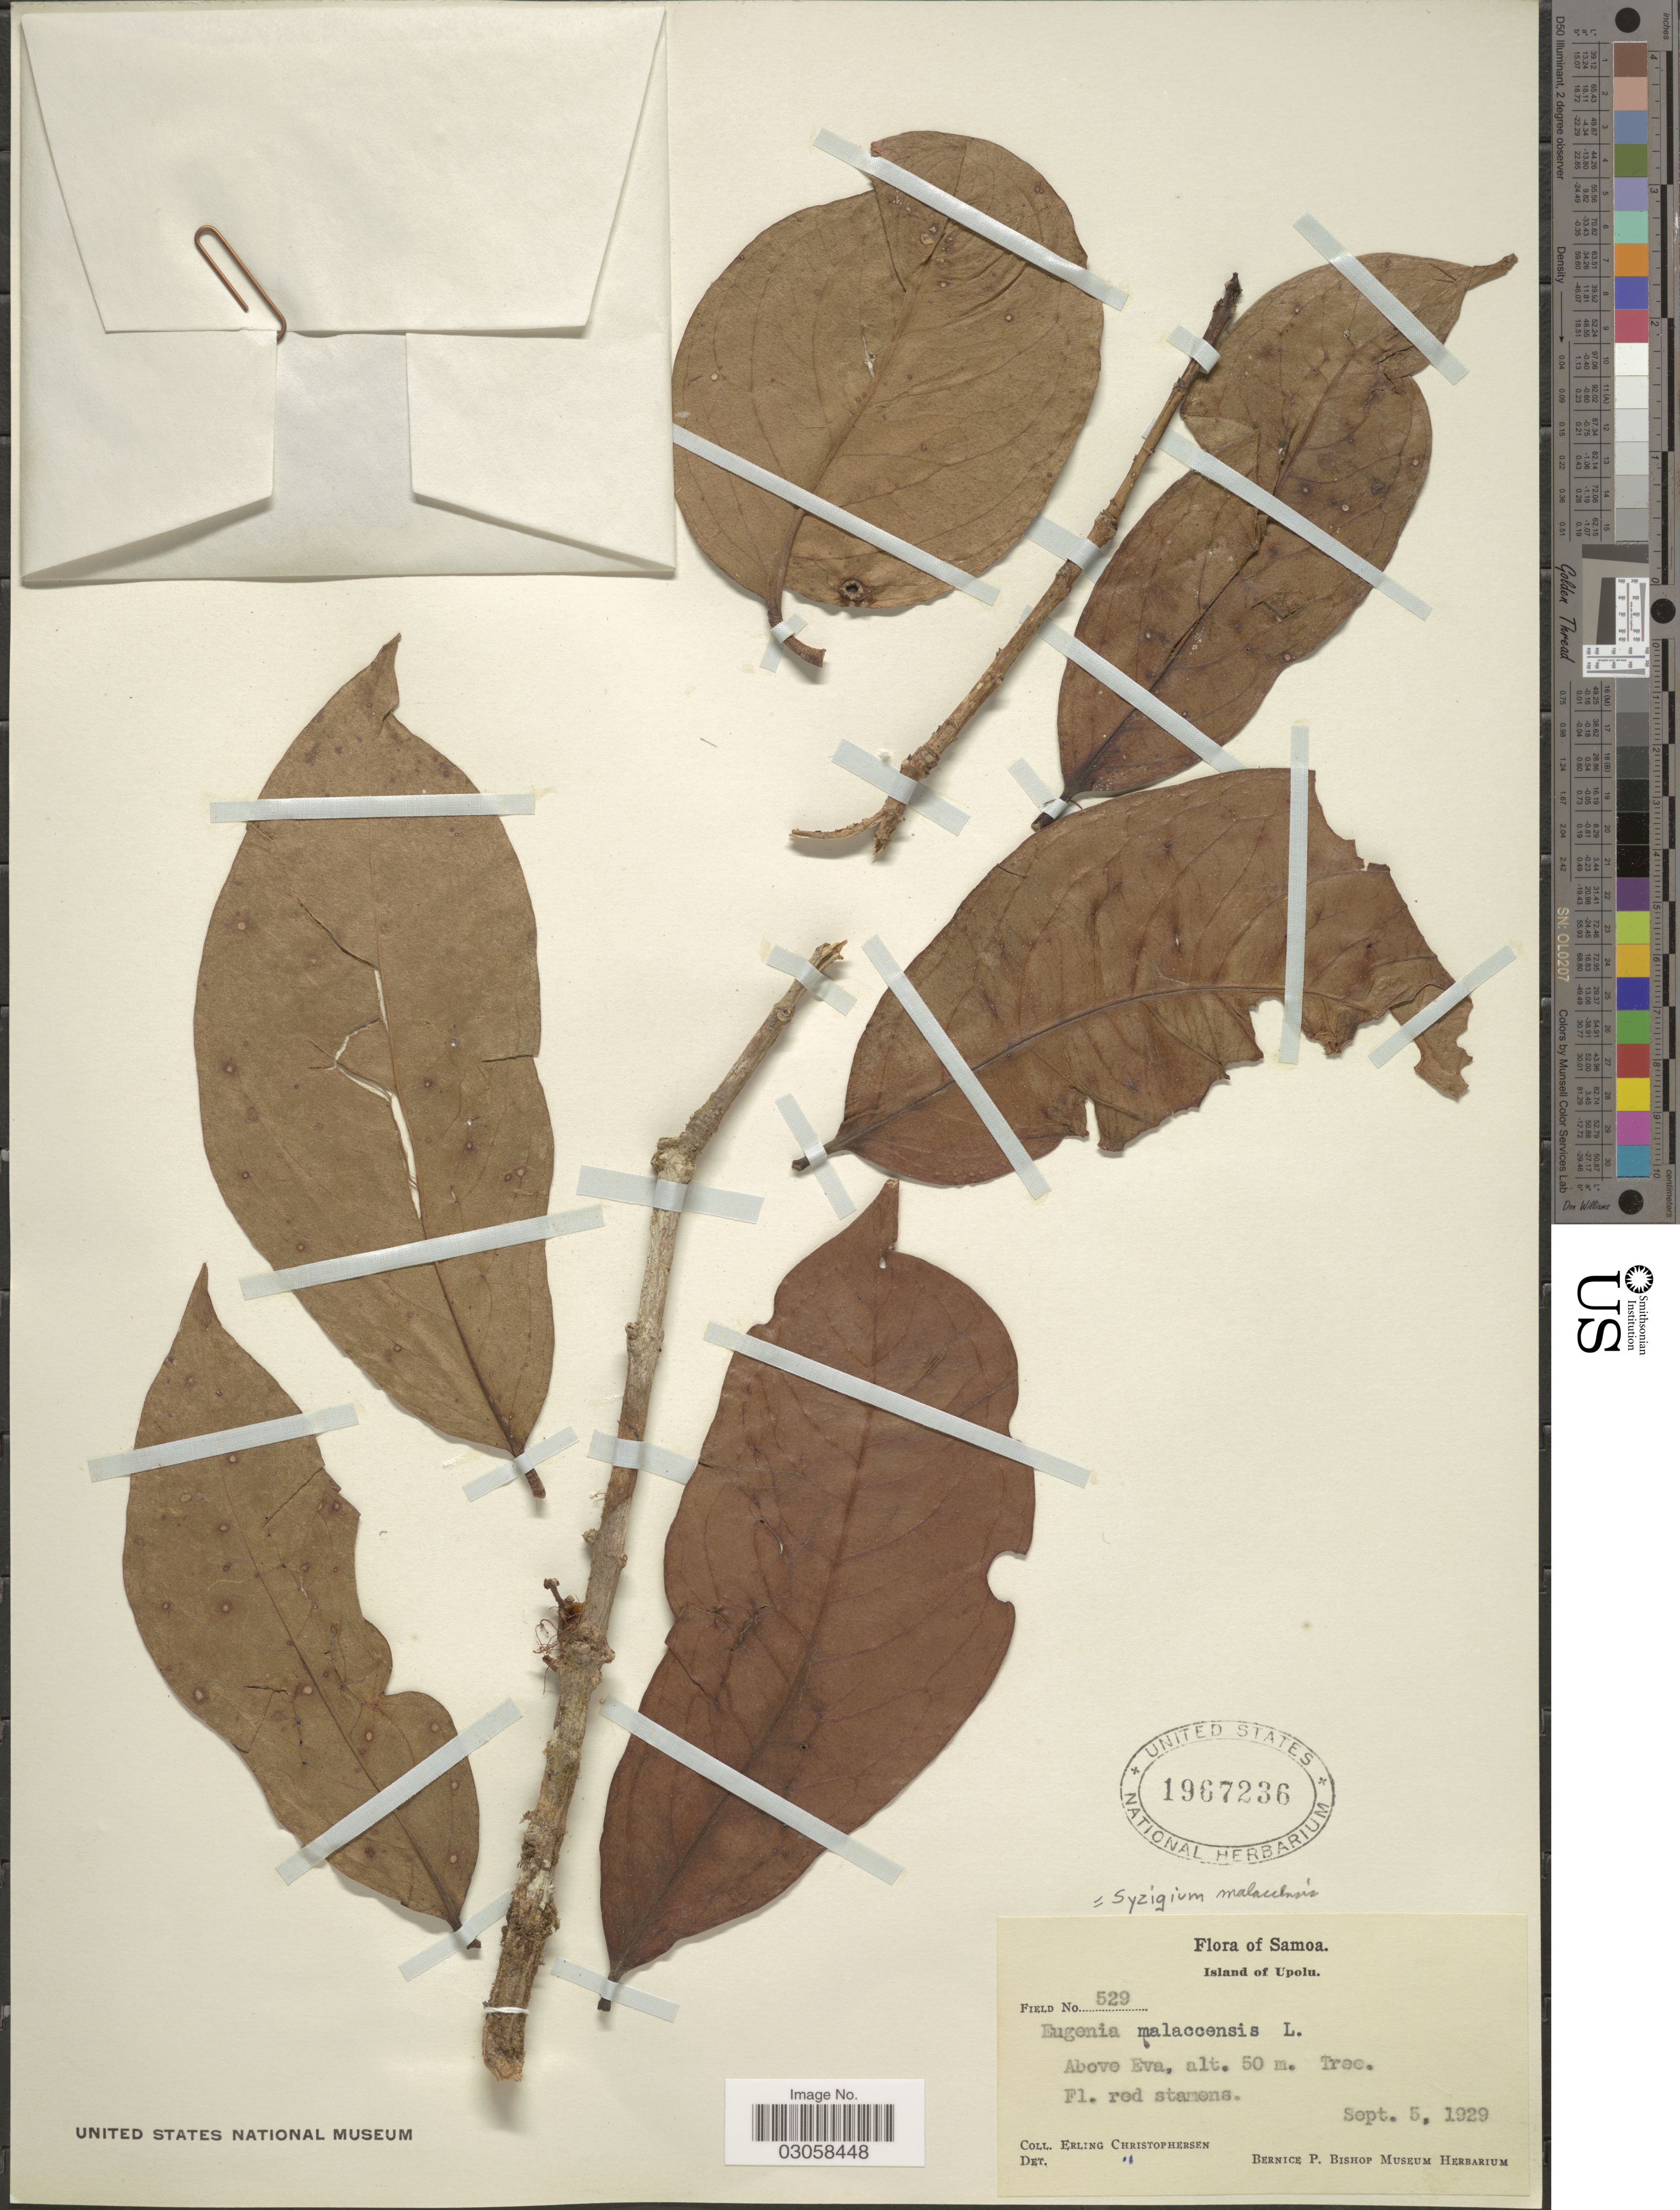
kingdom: Plantae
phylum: Tracheophyta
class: Magnoliopsida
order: Myrtales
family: Myrtaceae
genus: Syzygium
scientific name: Syzygium malaccense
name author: (L.) Merr. & L.M. Perry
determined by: Strong, Mark T., (BOT), Smithsonian Institution - National Museum of Natural History (UNITED STATES)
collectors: E. Christophersen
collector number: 529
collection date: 1929-09-05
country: Samoa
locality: Samoa. Island of Upolu. Above Eva.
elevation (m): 50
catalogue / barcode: US 1967236